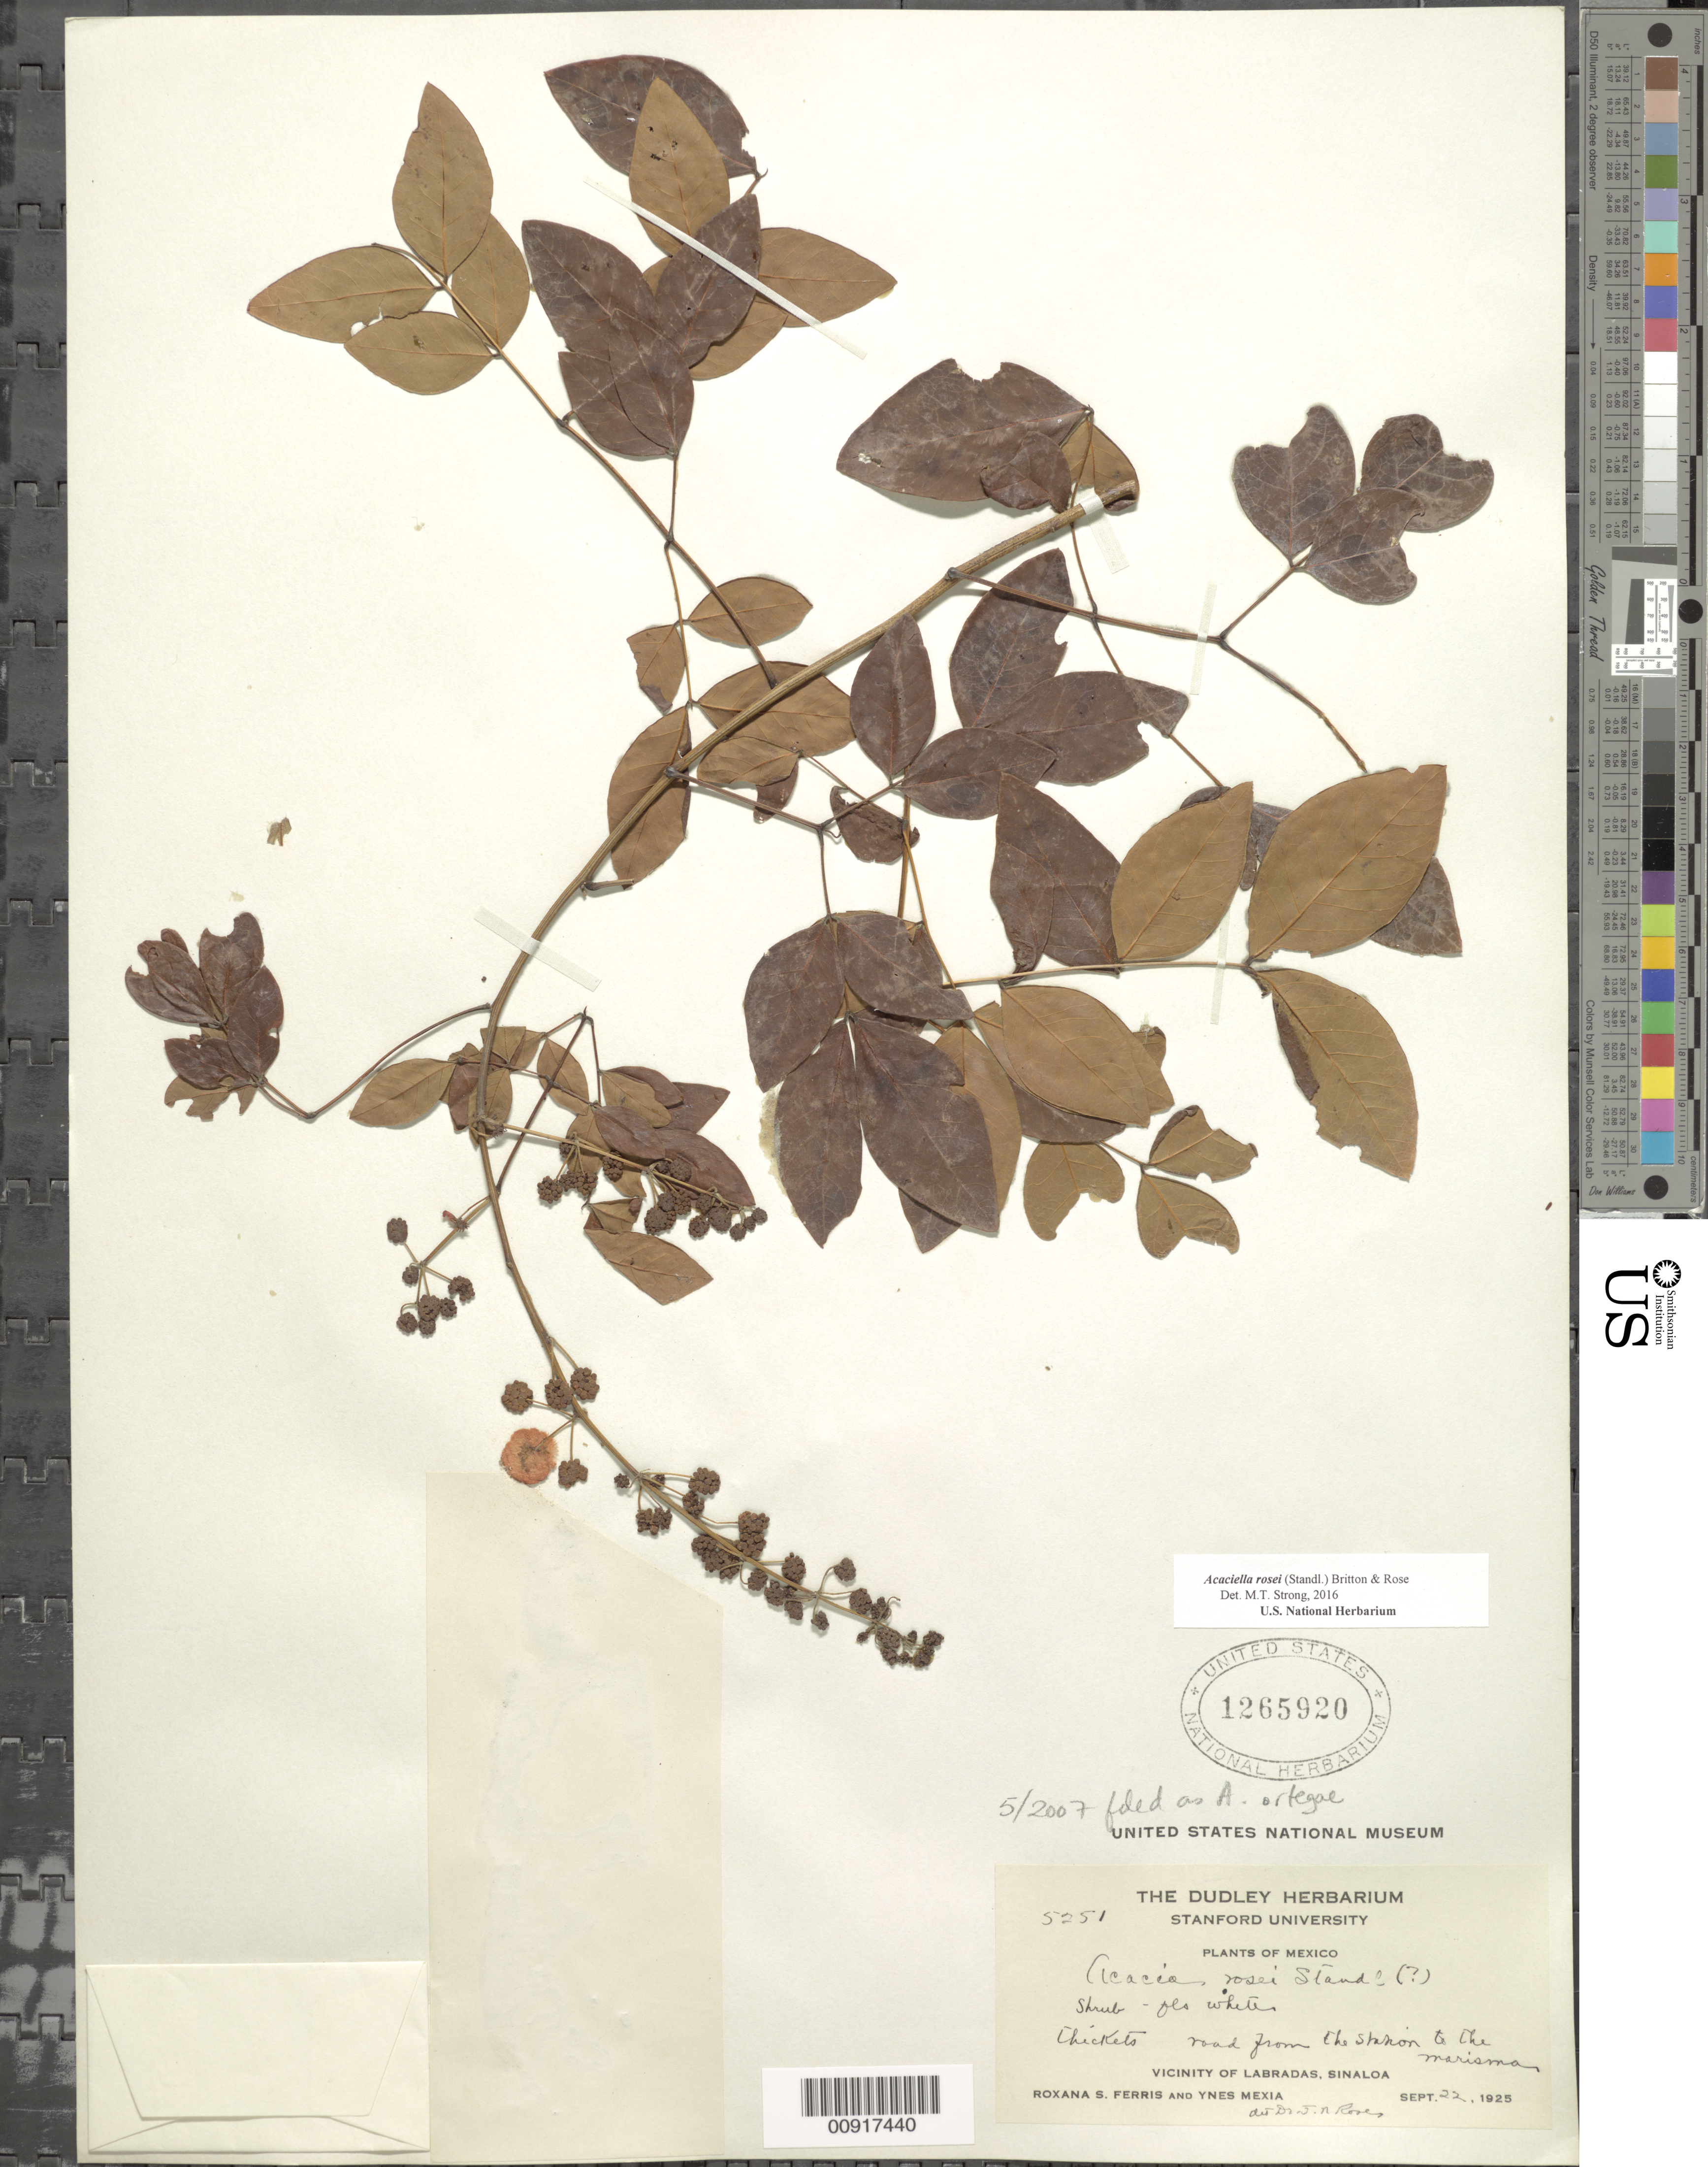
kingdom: Plantae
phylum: Tracheophyta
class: Magnoliopsida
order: Fabales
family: Fabaceae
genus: Acaciella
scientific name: Acaciella rosei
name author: (Standl.) Britton & Rose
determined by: Strong, M. T., (US), Smithsonian Institution - National Museum of Natural History (UNITED STATES)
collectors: R. S. Ferris & Y. Mexia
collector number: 5251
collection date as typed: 22 Sep 1925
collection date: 1925-09-22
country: Mexico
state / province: Sinaloa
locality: Road from the Station to the marisma. Vicinity of Labradas, Sinaloa.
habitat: Thickets.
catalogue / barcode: US 1265920